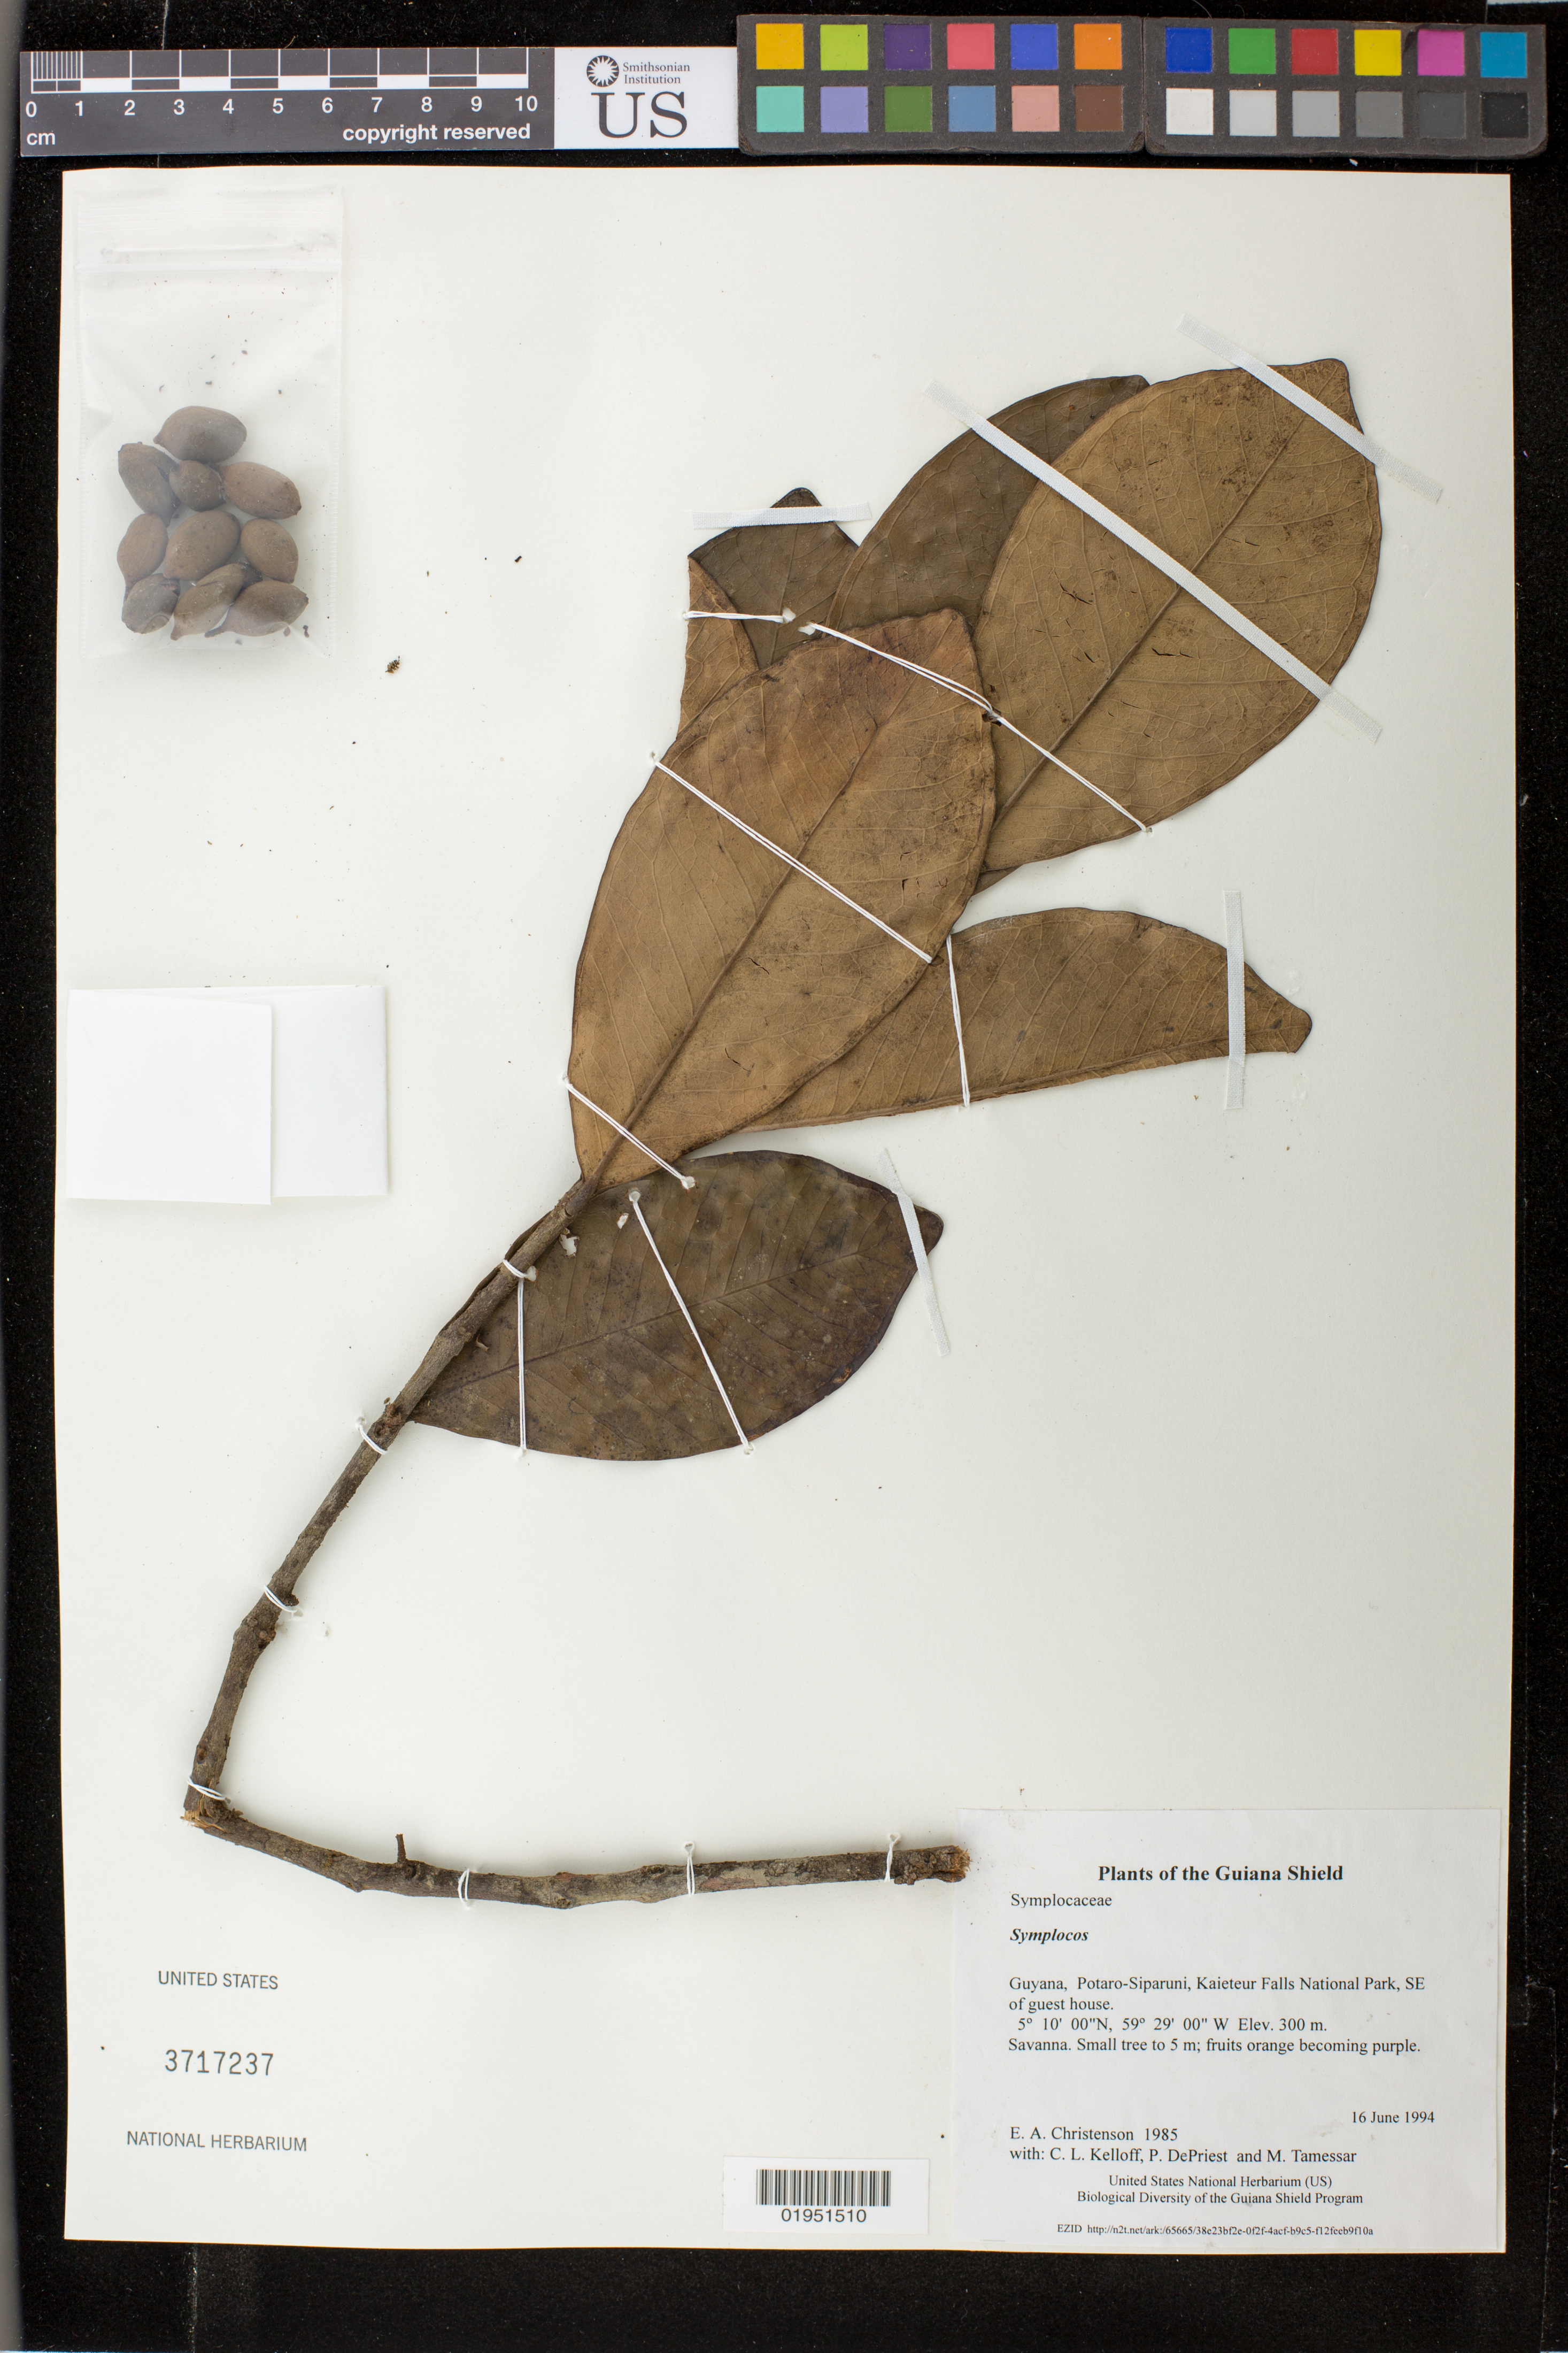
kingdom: Plantae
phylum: Tracheophyta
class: Magnoliopsida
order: Ericales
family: Symplocaceae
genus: Symplocos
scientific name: Symplocos sp.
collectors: E. A. Christenson, C. L. Kelloff, P. DePriest & M. Tamessar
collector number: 1985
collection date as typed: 16 June 1994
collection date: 1994-06-16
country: Guyana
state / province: Potaro-Siparuni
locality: Kaieteur Falls National Park, SE of guest house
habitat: Savanna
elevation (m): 300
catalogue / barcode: US 3717237